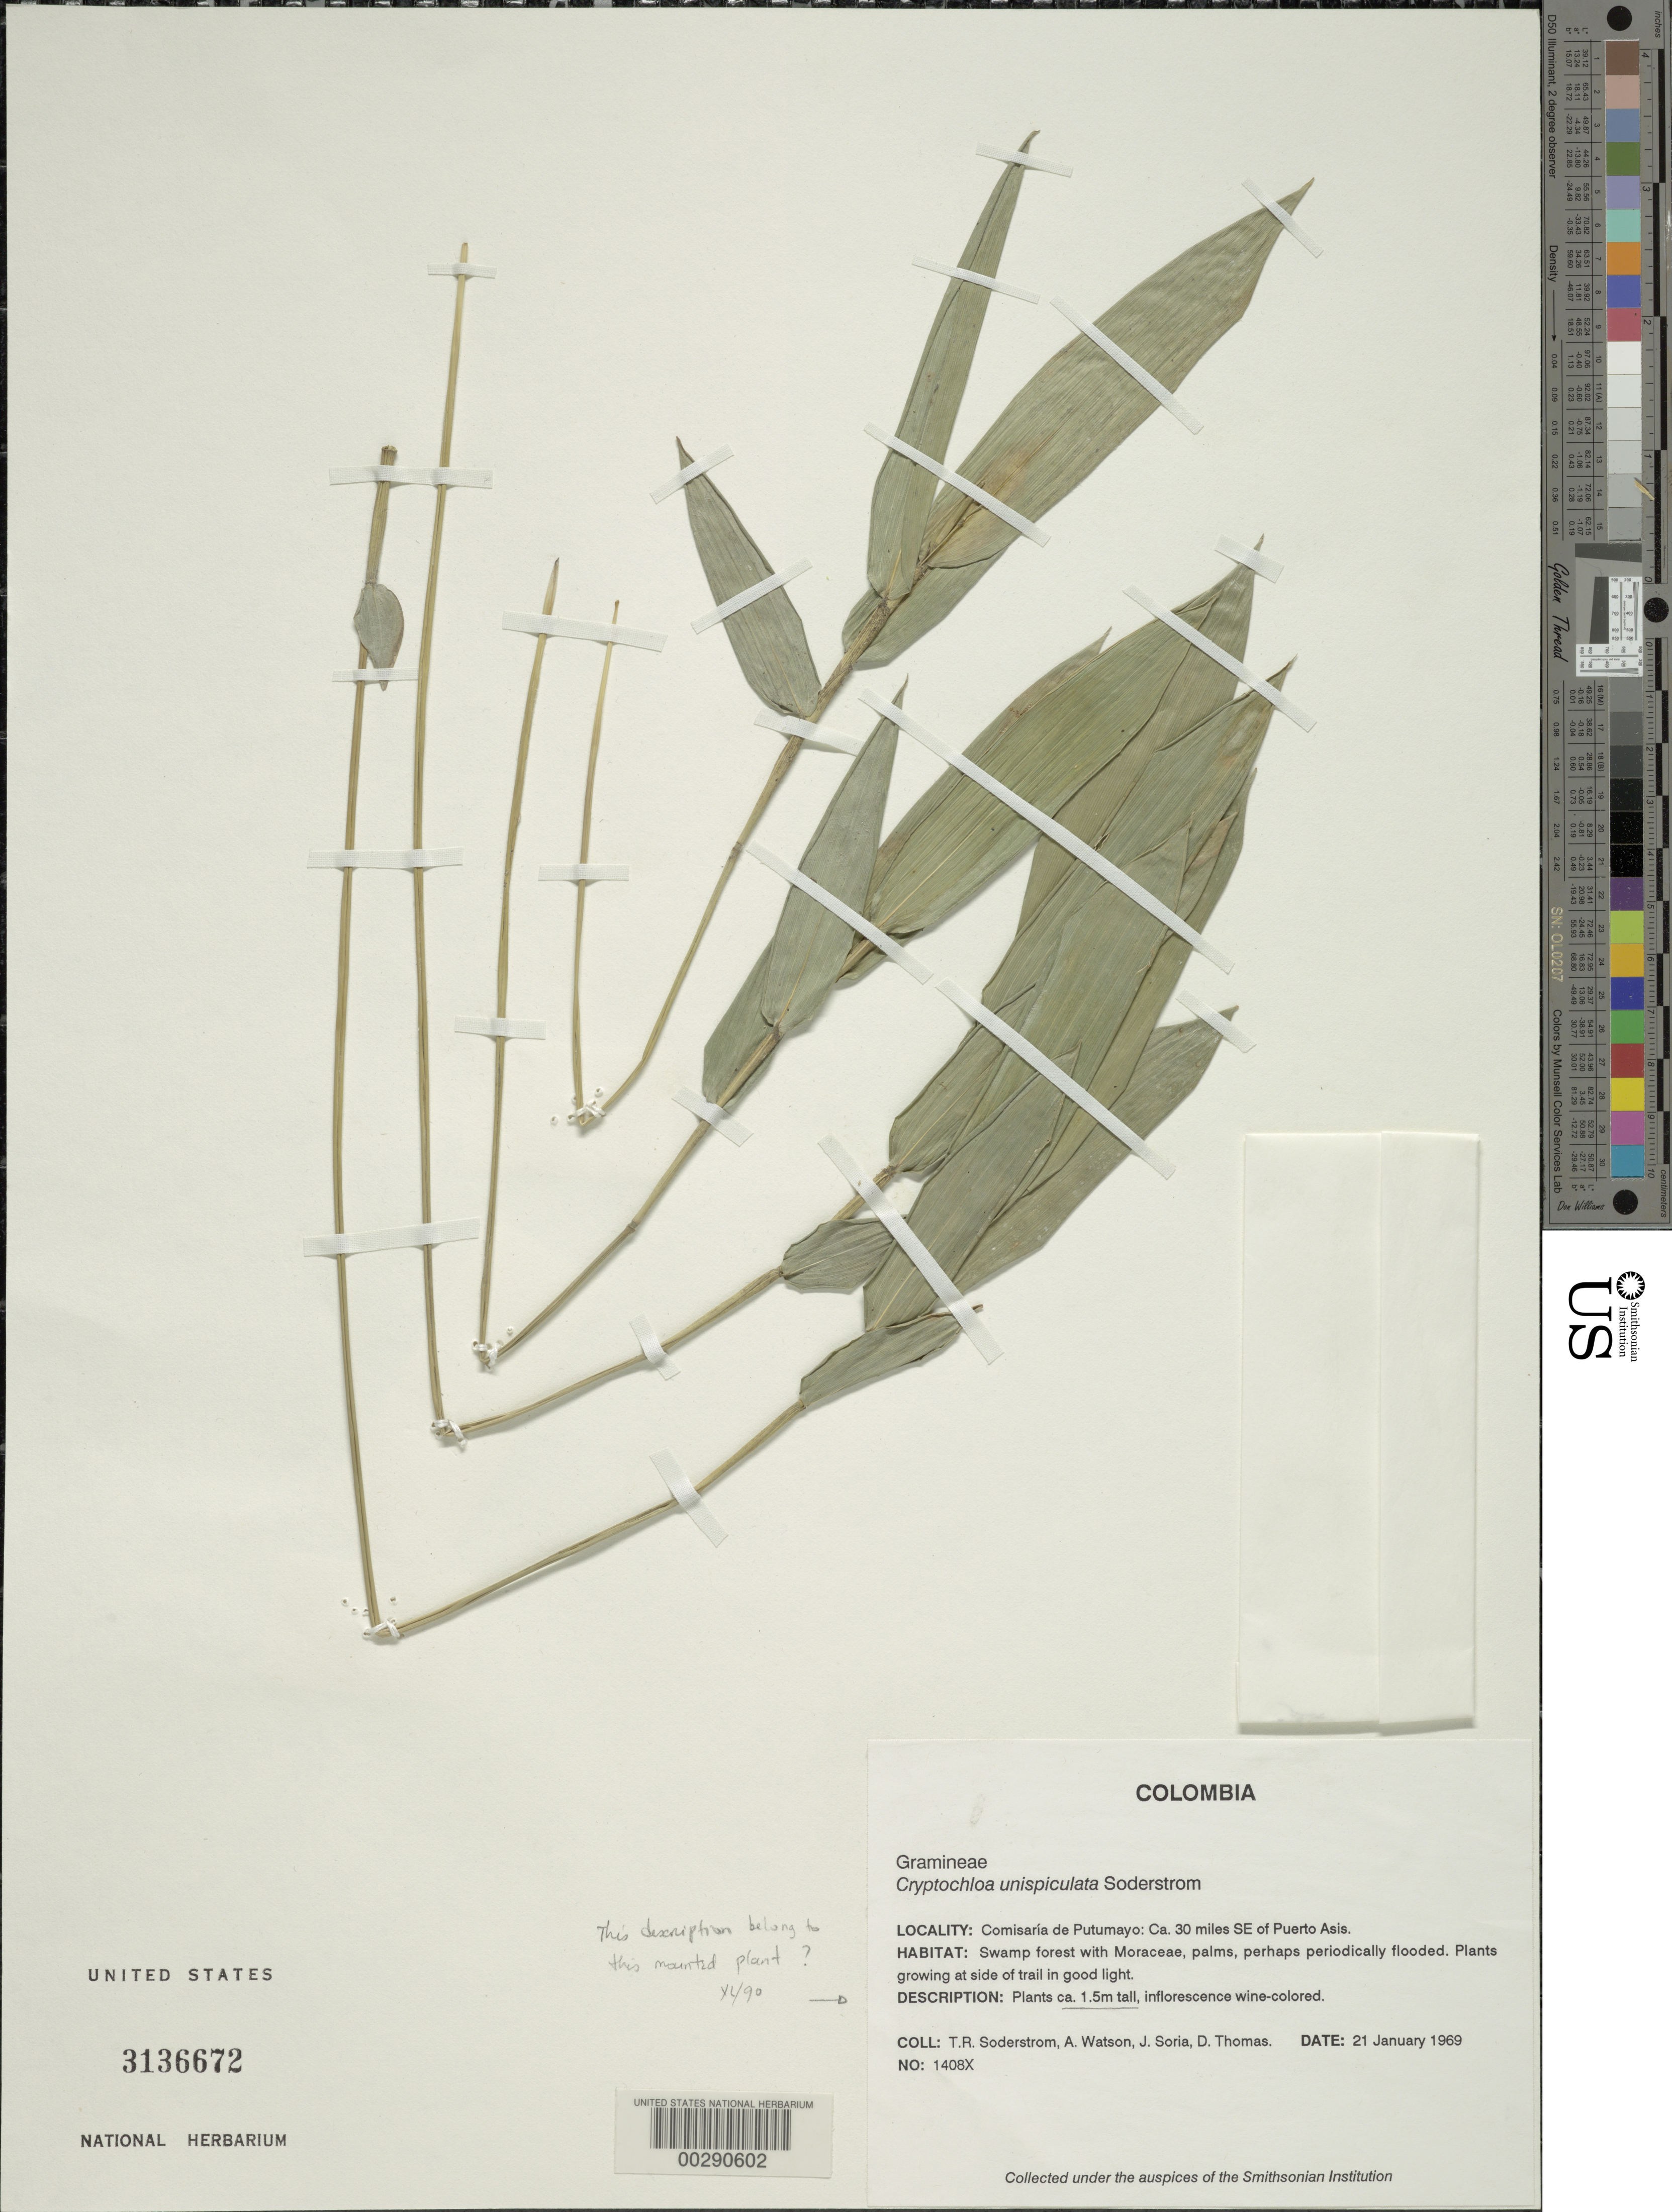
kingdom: Plantae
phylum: Tracheophyta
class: Liliopsida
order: Poales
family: Poaceae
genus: Cryptochloa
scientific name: Cryptochloa unispiculata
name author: Soderstr.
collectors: T. R. Soderstrom, A. Watson, J. Soria & D. Thomas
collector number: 1408x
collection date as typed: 21 Jan 1969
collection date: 1969-01-21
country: Colombia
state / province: Putumayo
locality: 30 mi SE of Puerto Asis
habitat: Swamp forest; at side of trail in good light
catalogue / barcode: US 3136672